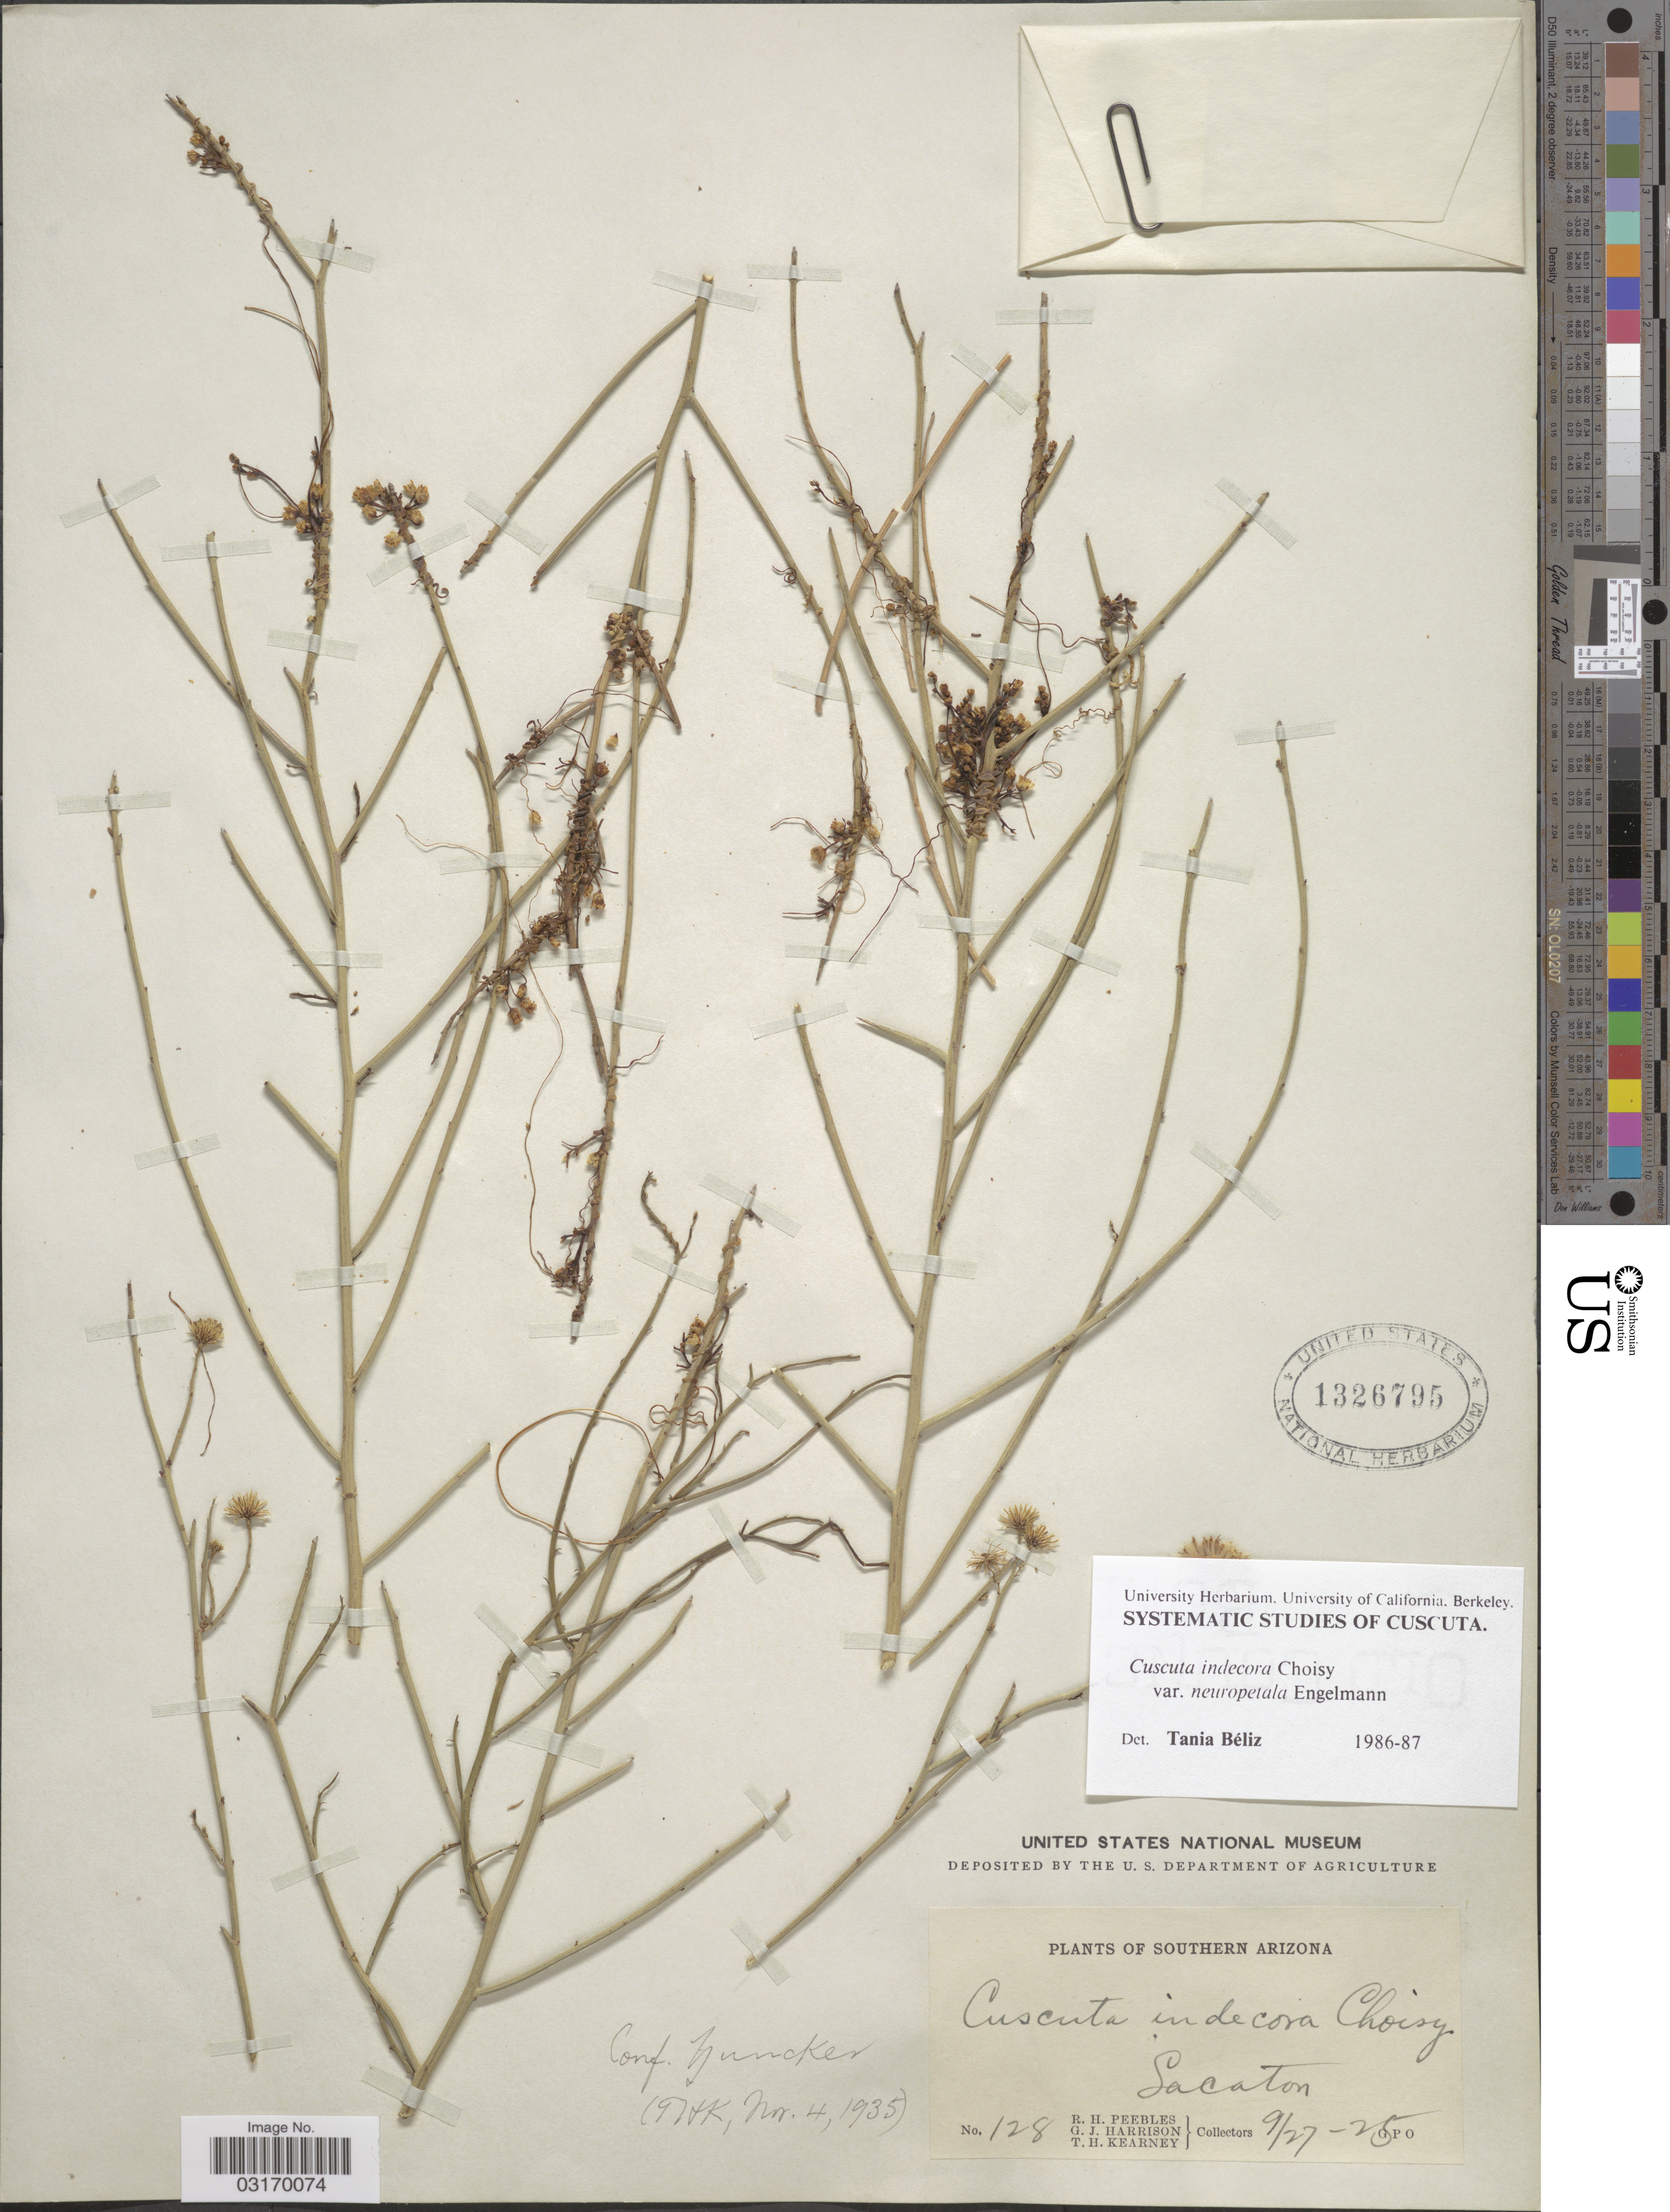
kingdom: Plantae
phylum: Tracheophyta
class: Magnoliopsida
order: Solanales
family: Convolvulaceae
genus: Cuscuta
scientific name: Cuscuta indecora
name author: Choisy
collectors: R. H. Peebles, G. J. Harrison & T. H. Kearney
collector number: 128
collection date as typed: Transcribed d/m/y: 27/9/25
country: United States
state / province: Arizona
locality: Southern Arizona. Sacaton.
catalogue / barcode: US 1326795